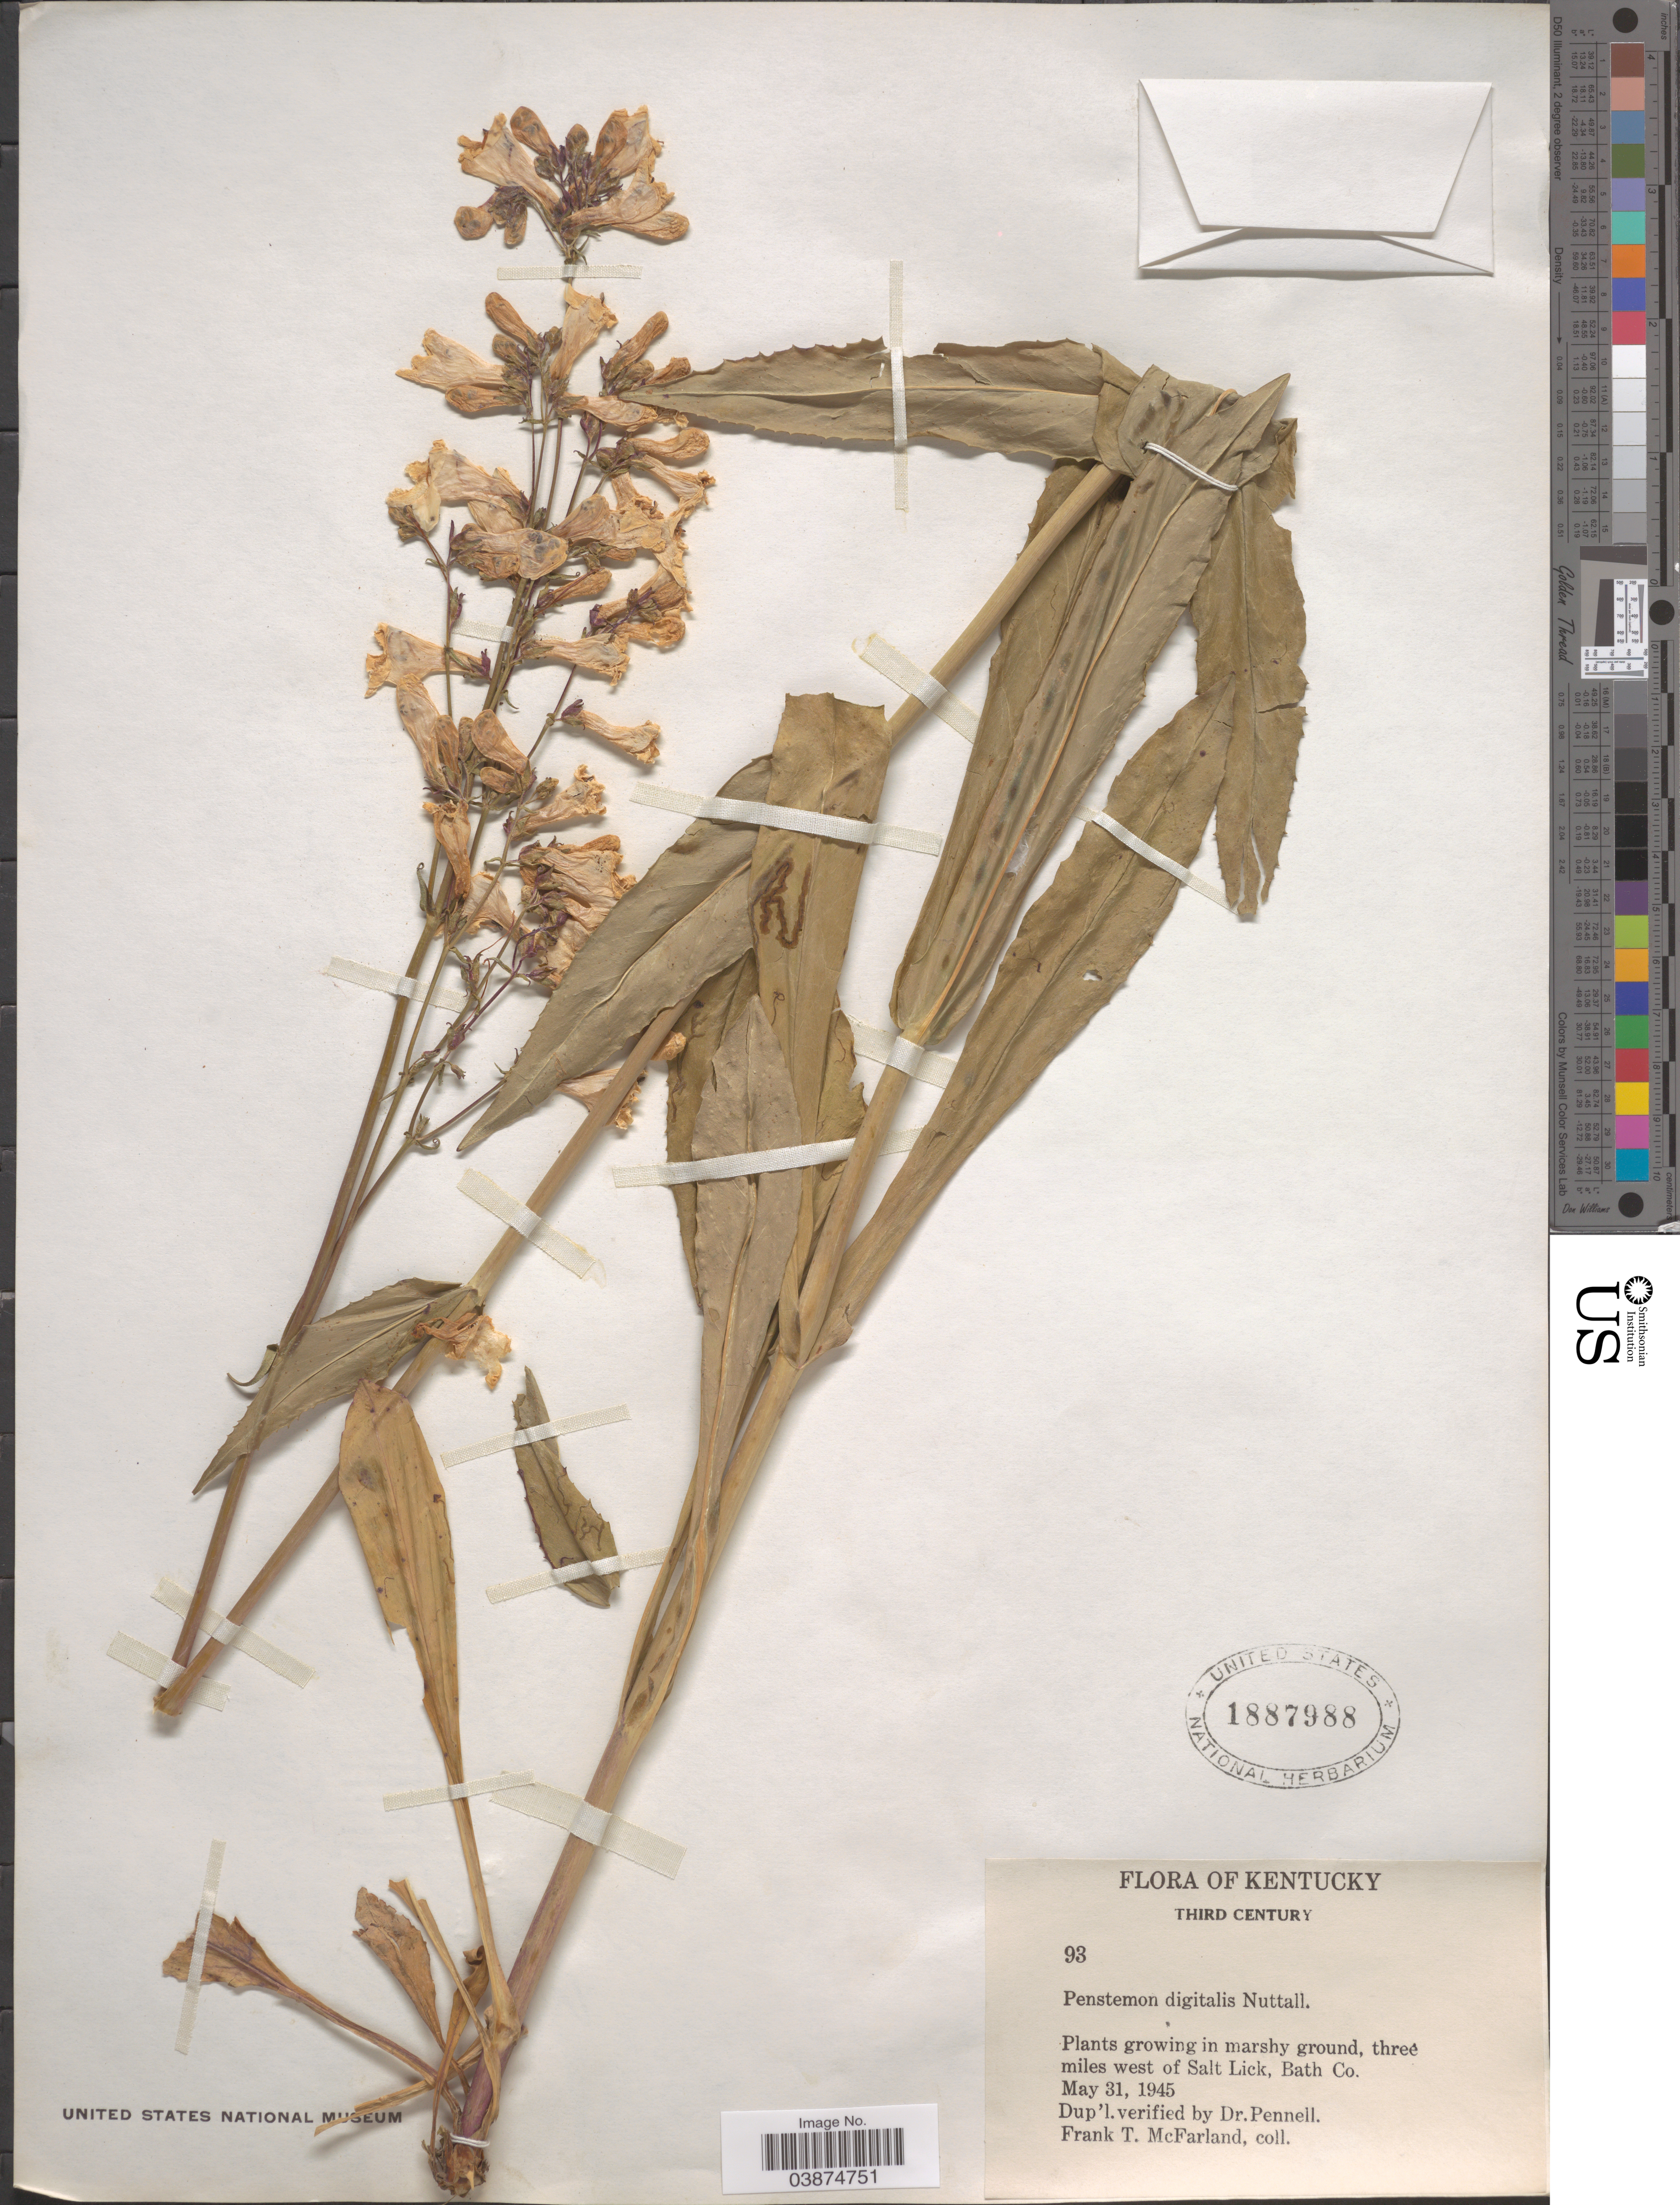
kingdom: Plantae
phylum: Tracheophyta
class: Magnoliopsida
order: Lamiales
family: Plantaginaceae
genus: Penstemon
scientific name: Penstemon digitalis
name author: Nutt. ex Sims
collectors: F. McFarland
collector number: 93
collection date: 1945-05-31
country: United States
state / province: Kentucky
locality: Third Century. Three miles west of Salt Lick, Bath Co.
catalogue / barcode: US 1887988